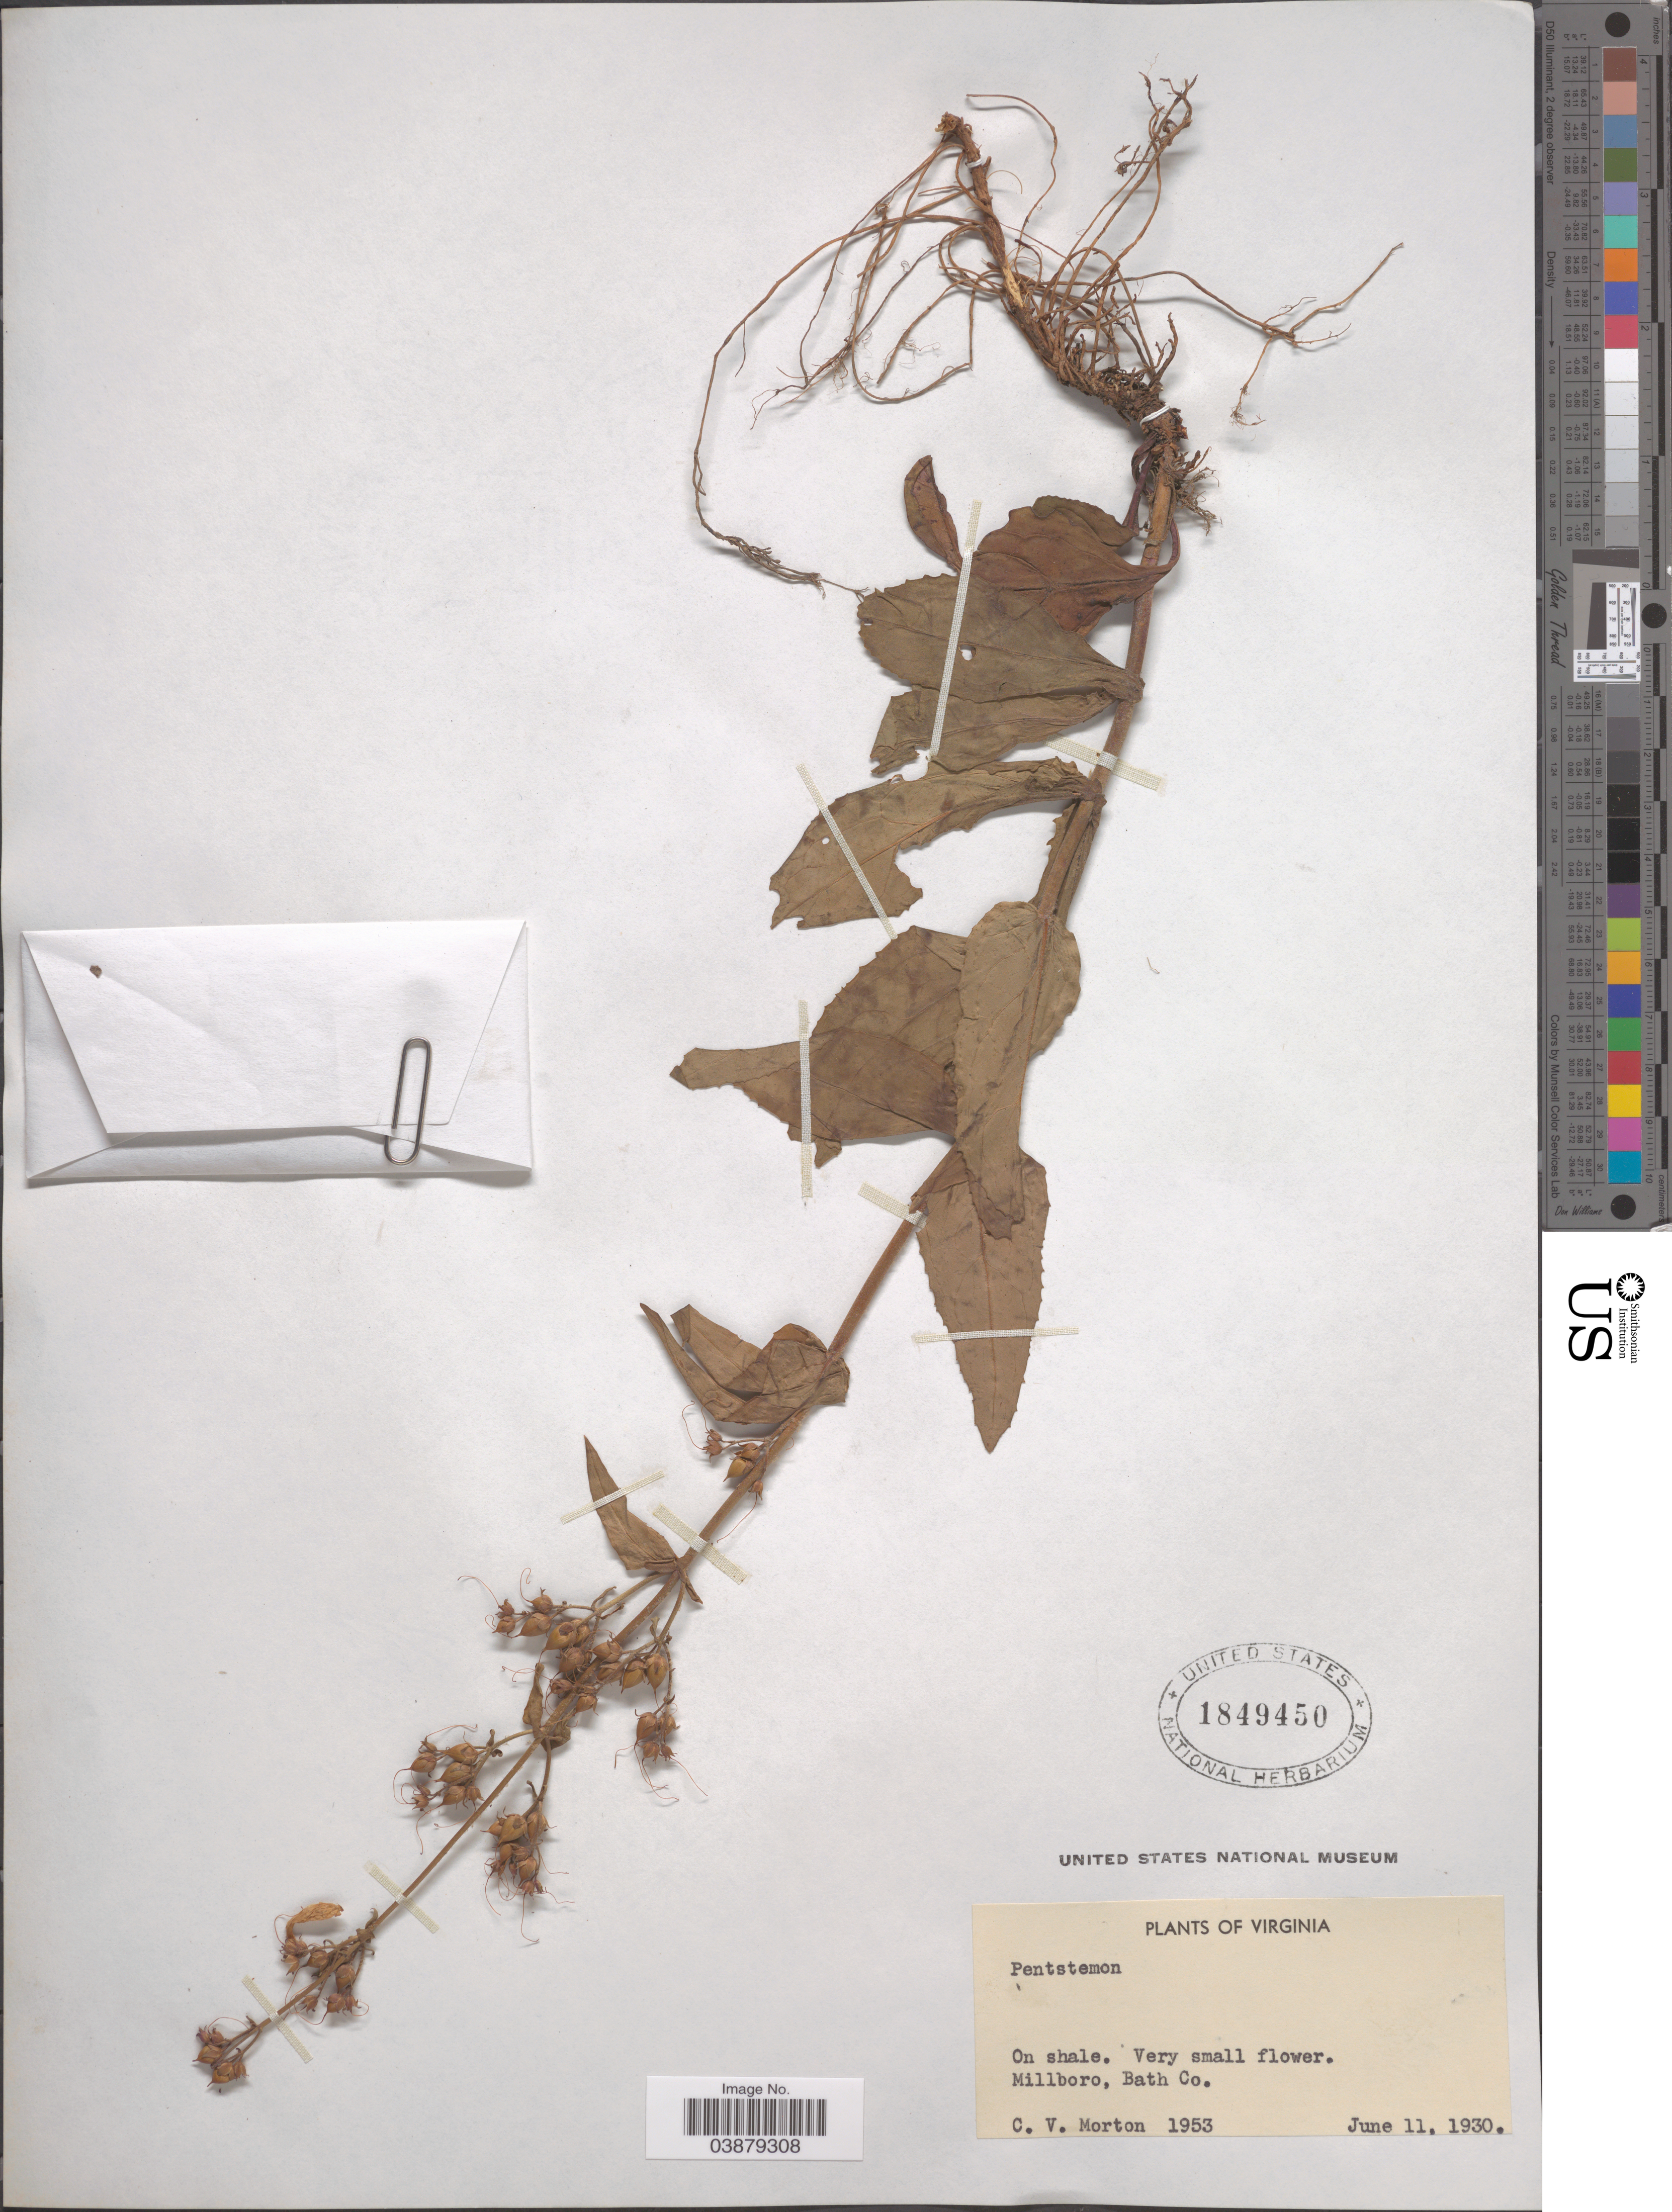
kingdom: Plantae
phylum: Tracheophyta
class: Magnoliopsida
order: Lamiales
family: Plantaginaceae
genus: Penstemon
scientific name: Penstemon sp.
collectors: C. V. Morton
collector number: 1953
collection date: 1930-06-11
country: United States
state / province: Virginia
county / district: Bath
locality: Millboro, Bath Co.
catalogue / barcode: US 1849450